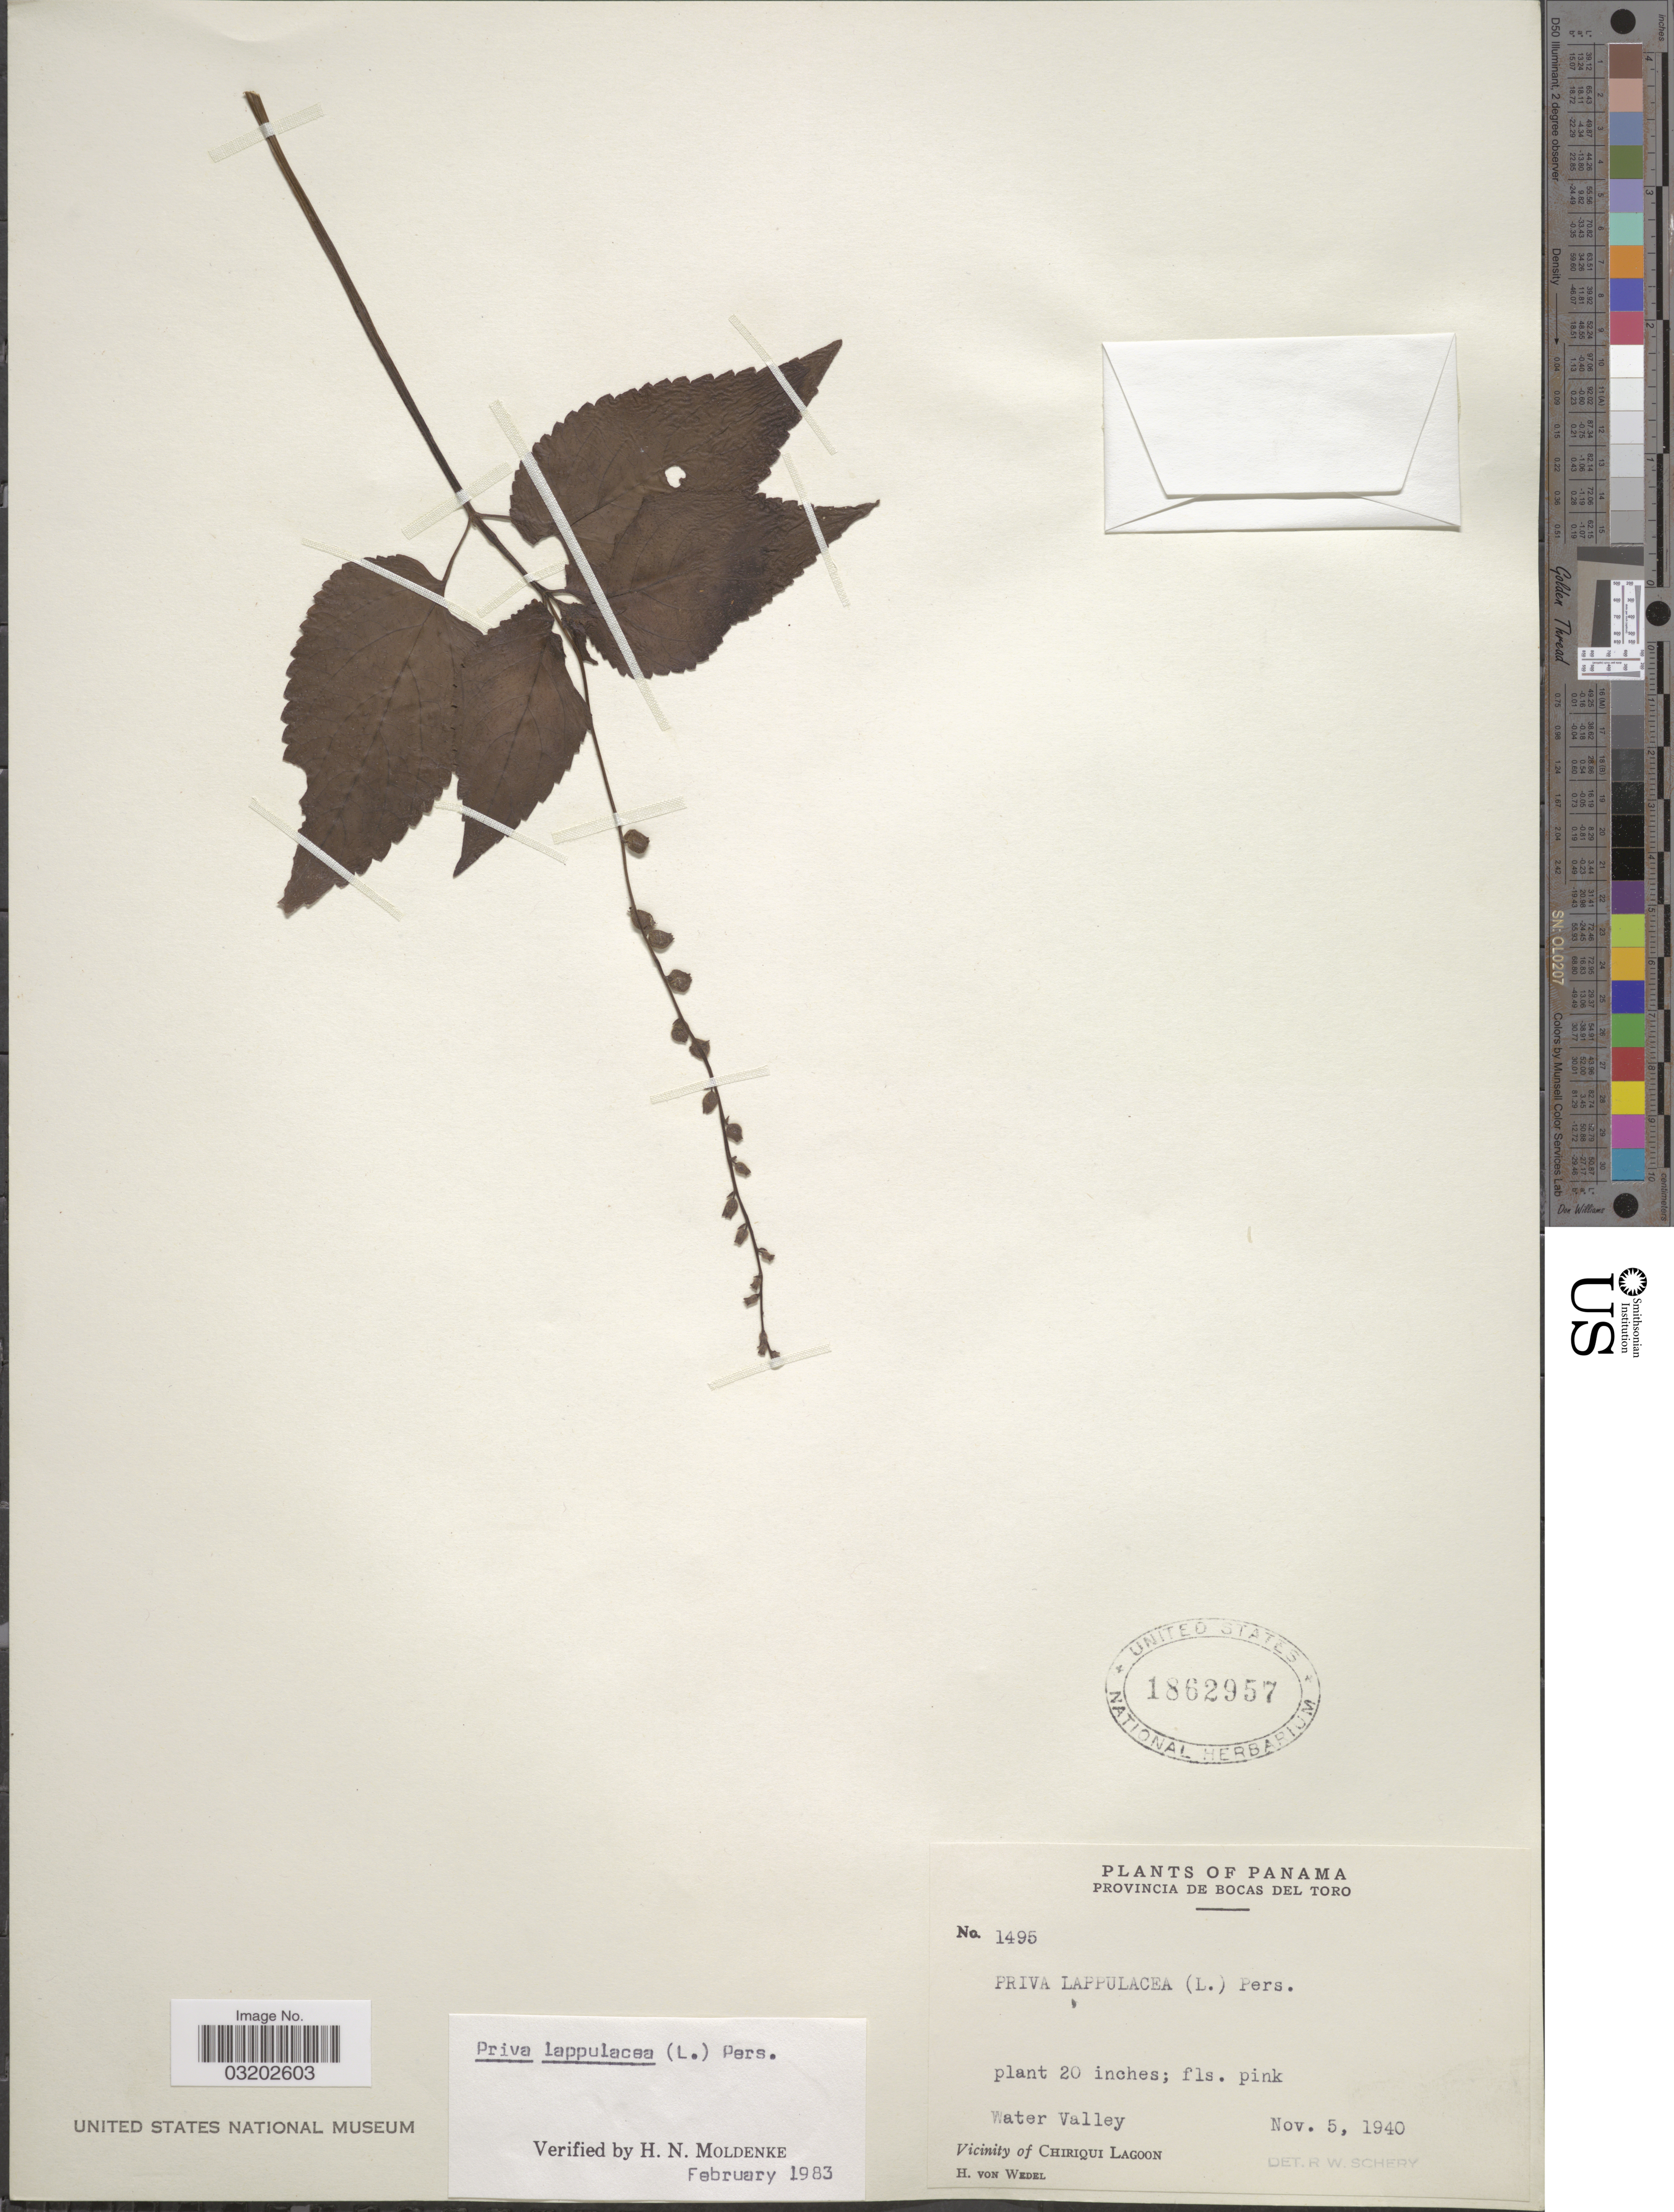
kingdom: Plantae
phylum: Tracheophyta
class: Magnoliopsida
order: Lamiales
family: Verbenaceae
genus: Priva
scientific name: Priva lappulacea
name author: (L.) Pers.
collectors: H. von Wedel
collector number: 1495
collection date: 1940-11-05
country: Panama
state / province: Bocas del Toro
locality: Water Valley, Vicinity of Chiriqui Lagoon.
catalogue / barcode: US 1862957